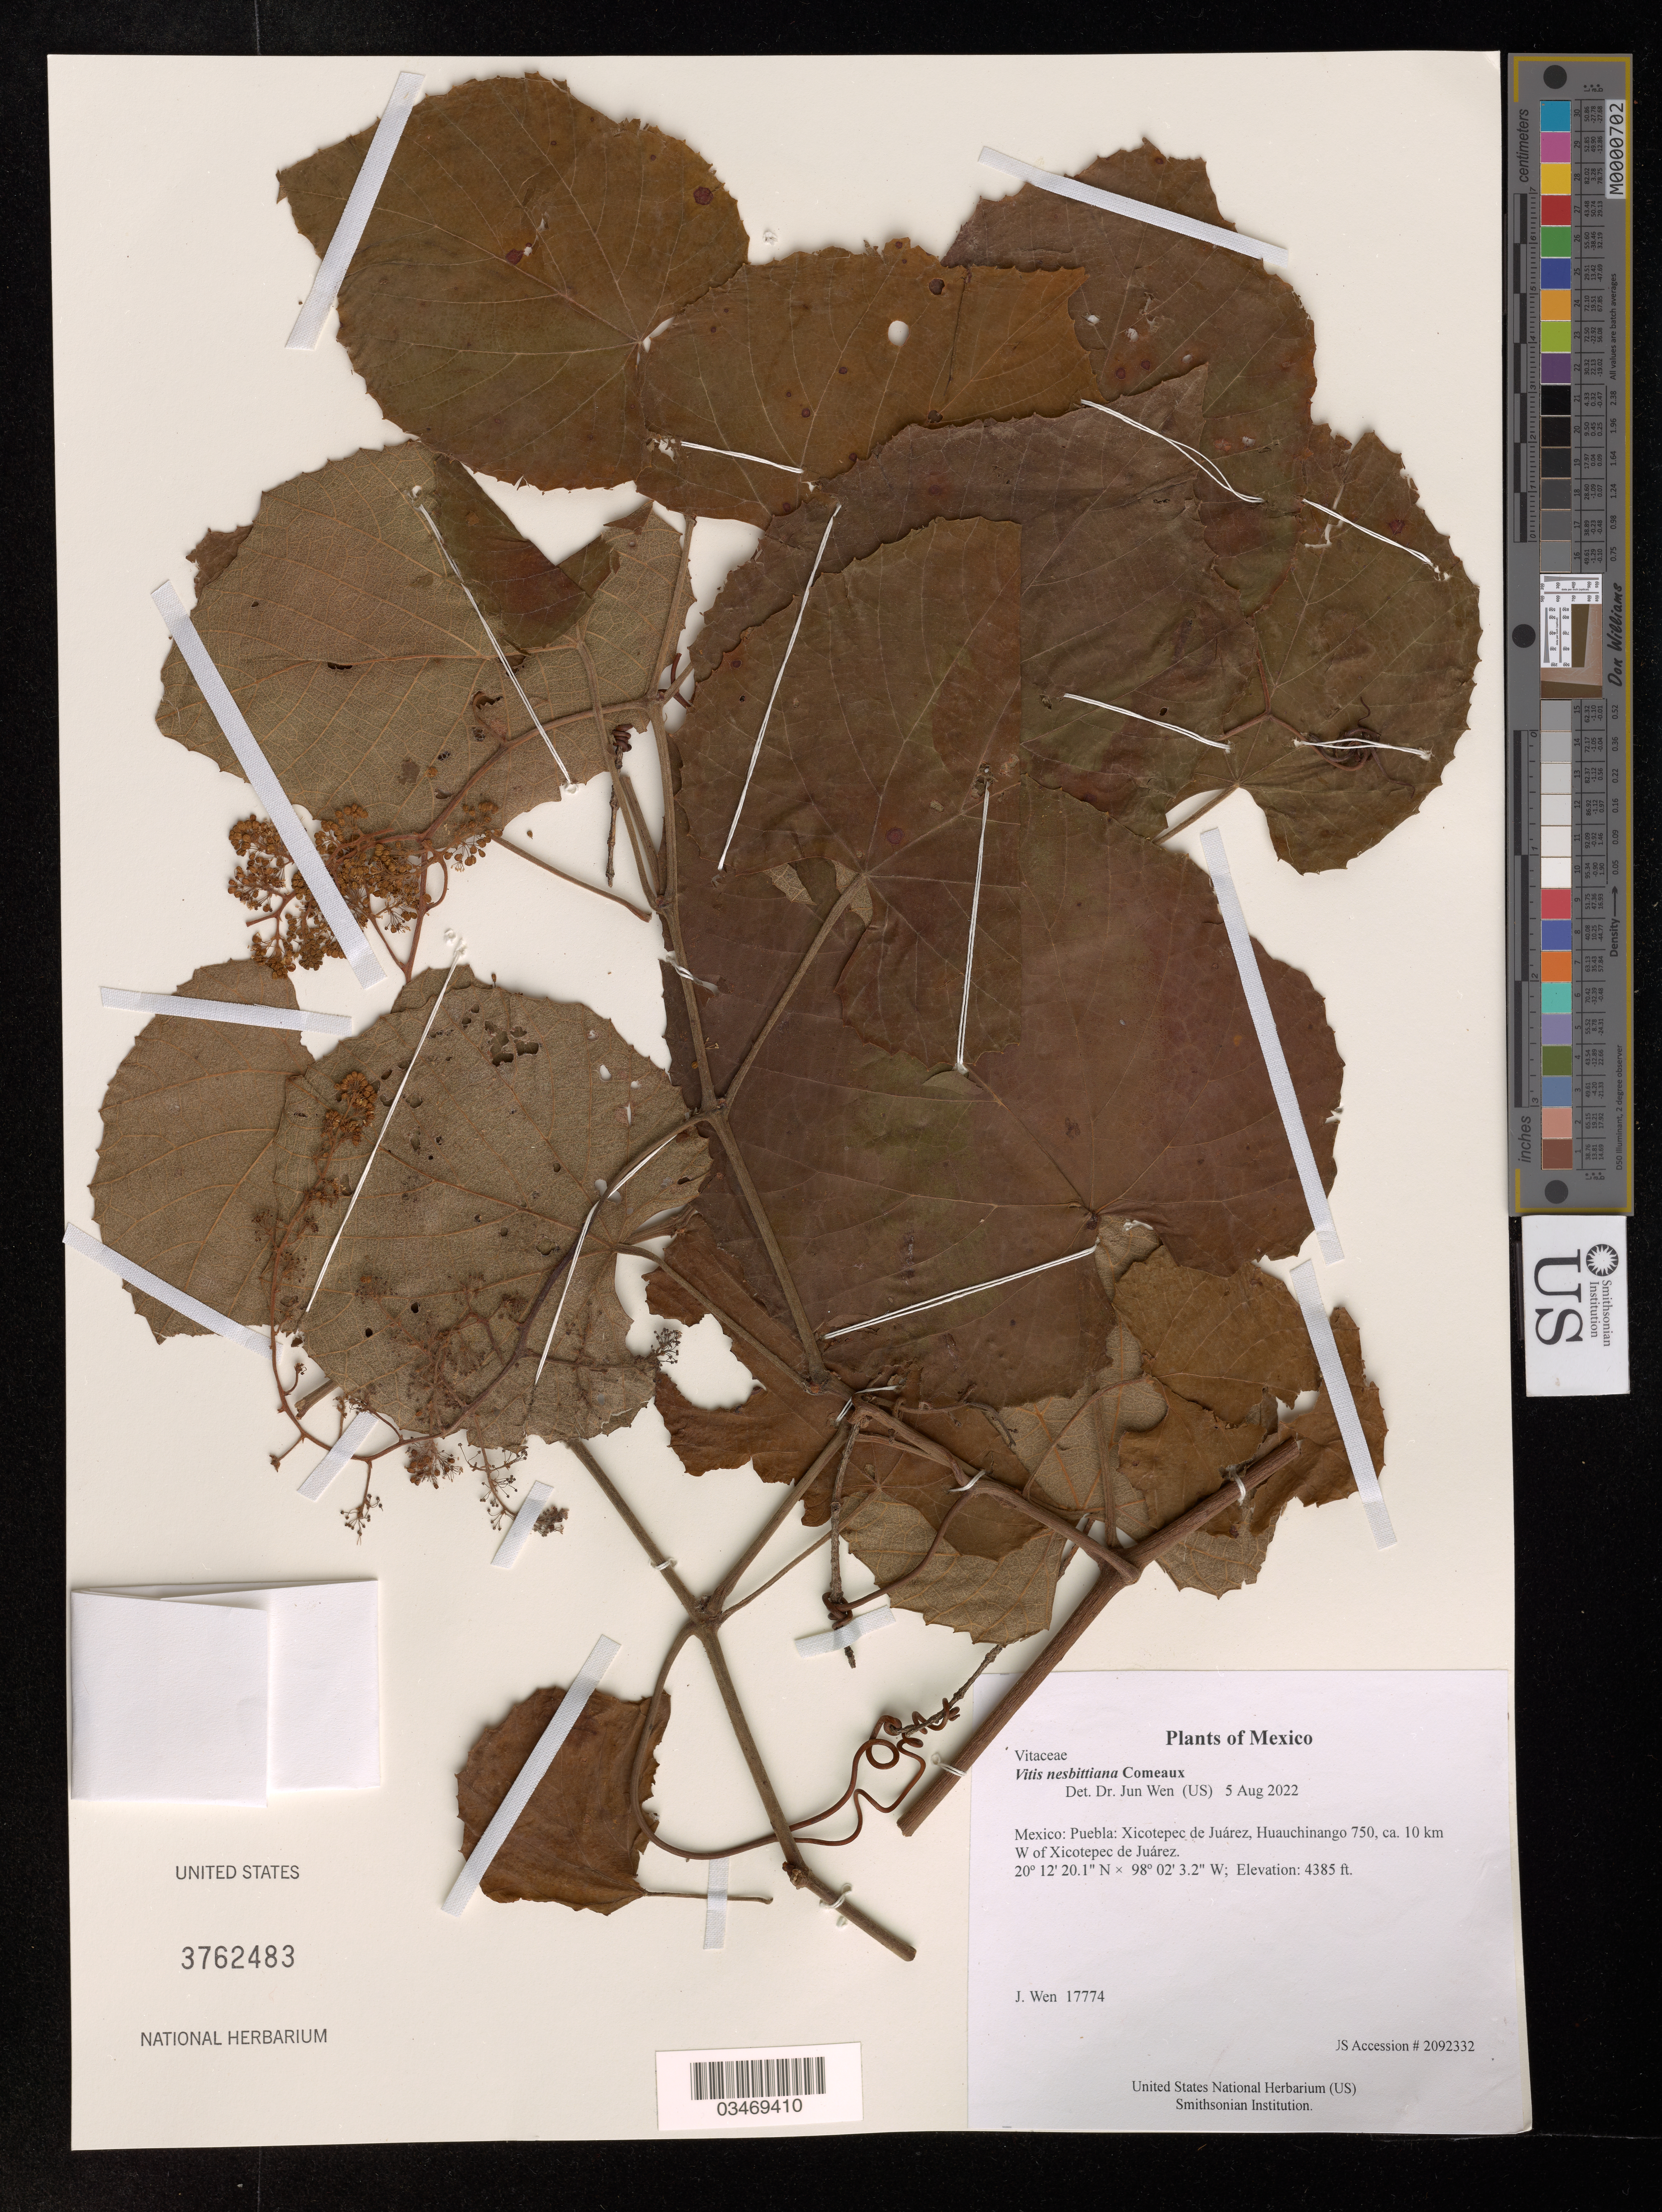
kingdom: Plantae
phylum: Tracheophyta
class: Magnoliopsida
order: Vitales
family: Vitaceae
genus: Vitis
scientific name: Vitis nesbittiana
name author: Comeaux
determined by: Wen, Jun, (BOT), Smithsonian Institution - National Museum of Natural History (UNITED STATES)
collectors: J. Wen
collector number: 17774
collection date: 2022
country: Mexico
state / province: Puebla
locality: Xicotepec de Juárez, Huauchinango 750, ca. 10 km W of Xicotepec de Juárez.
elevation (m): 1337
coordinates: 20 12.335 N, 98 02.054 W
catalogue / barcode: US 3762483